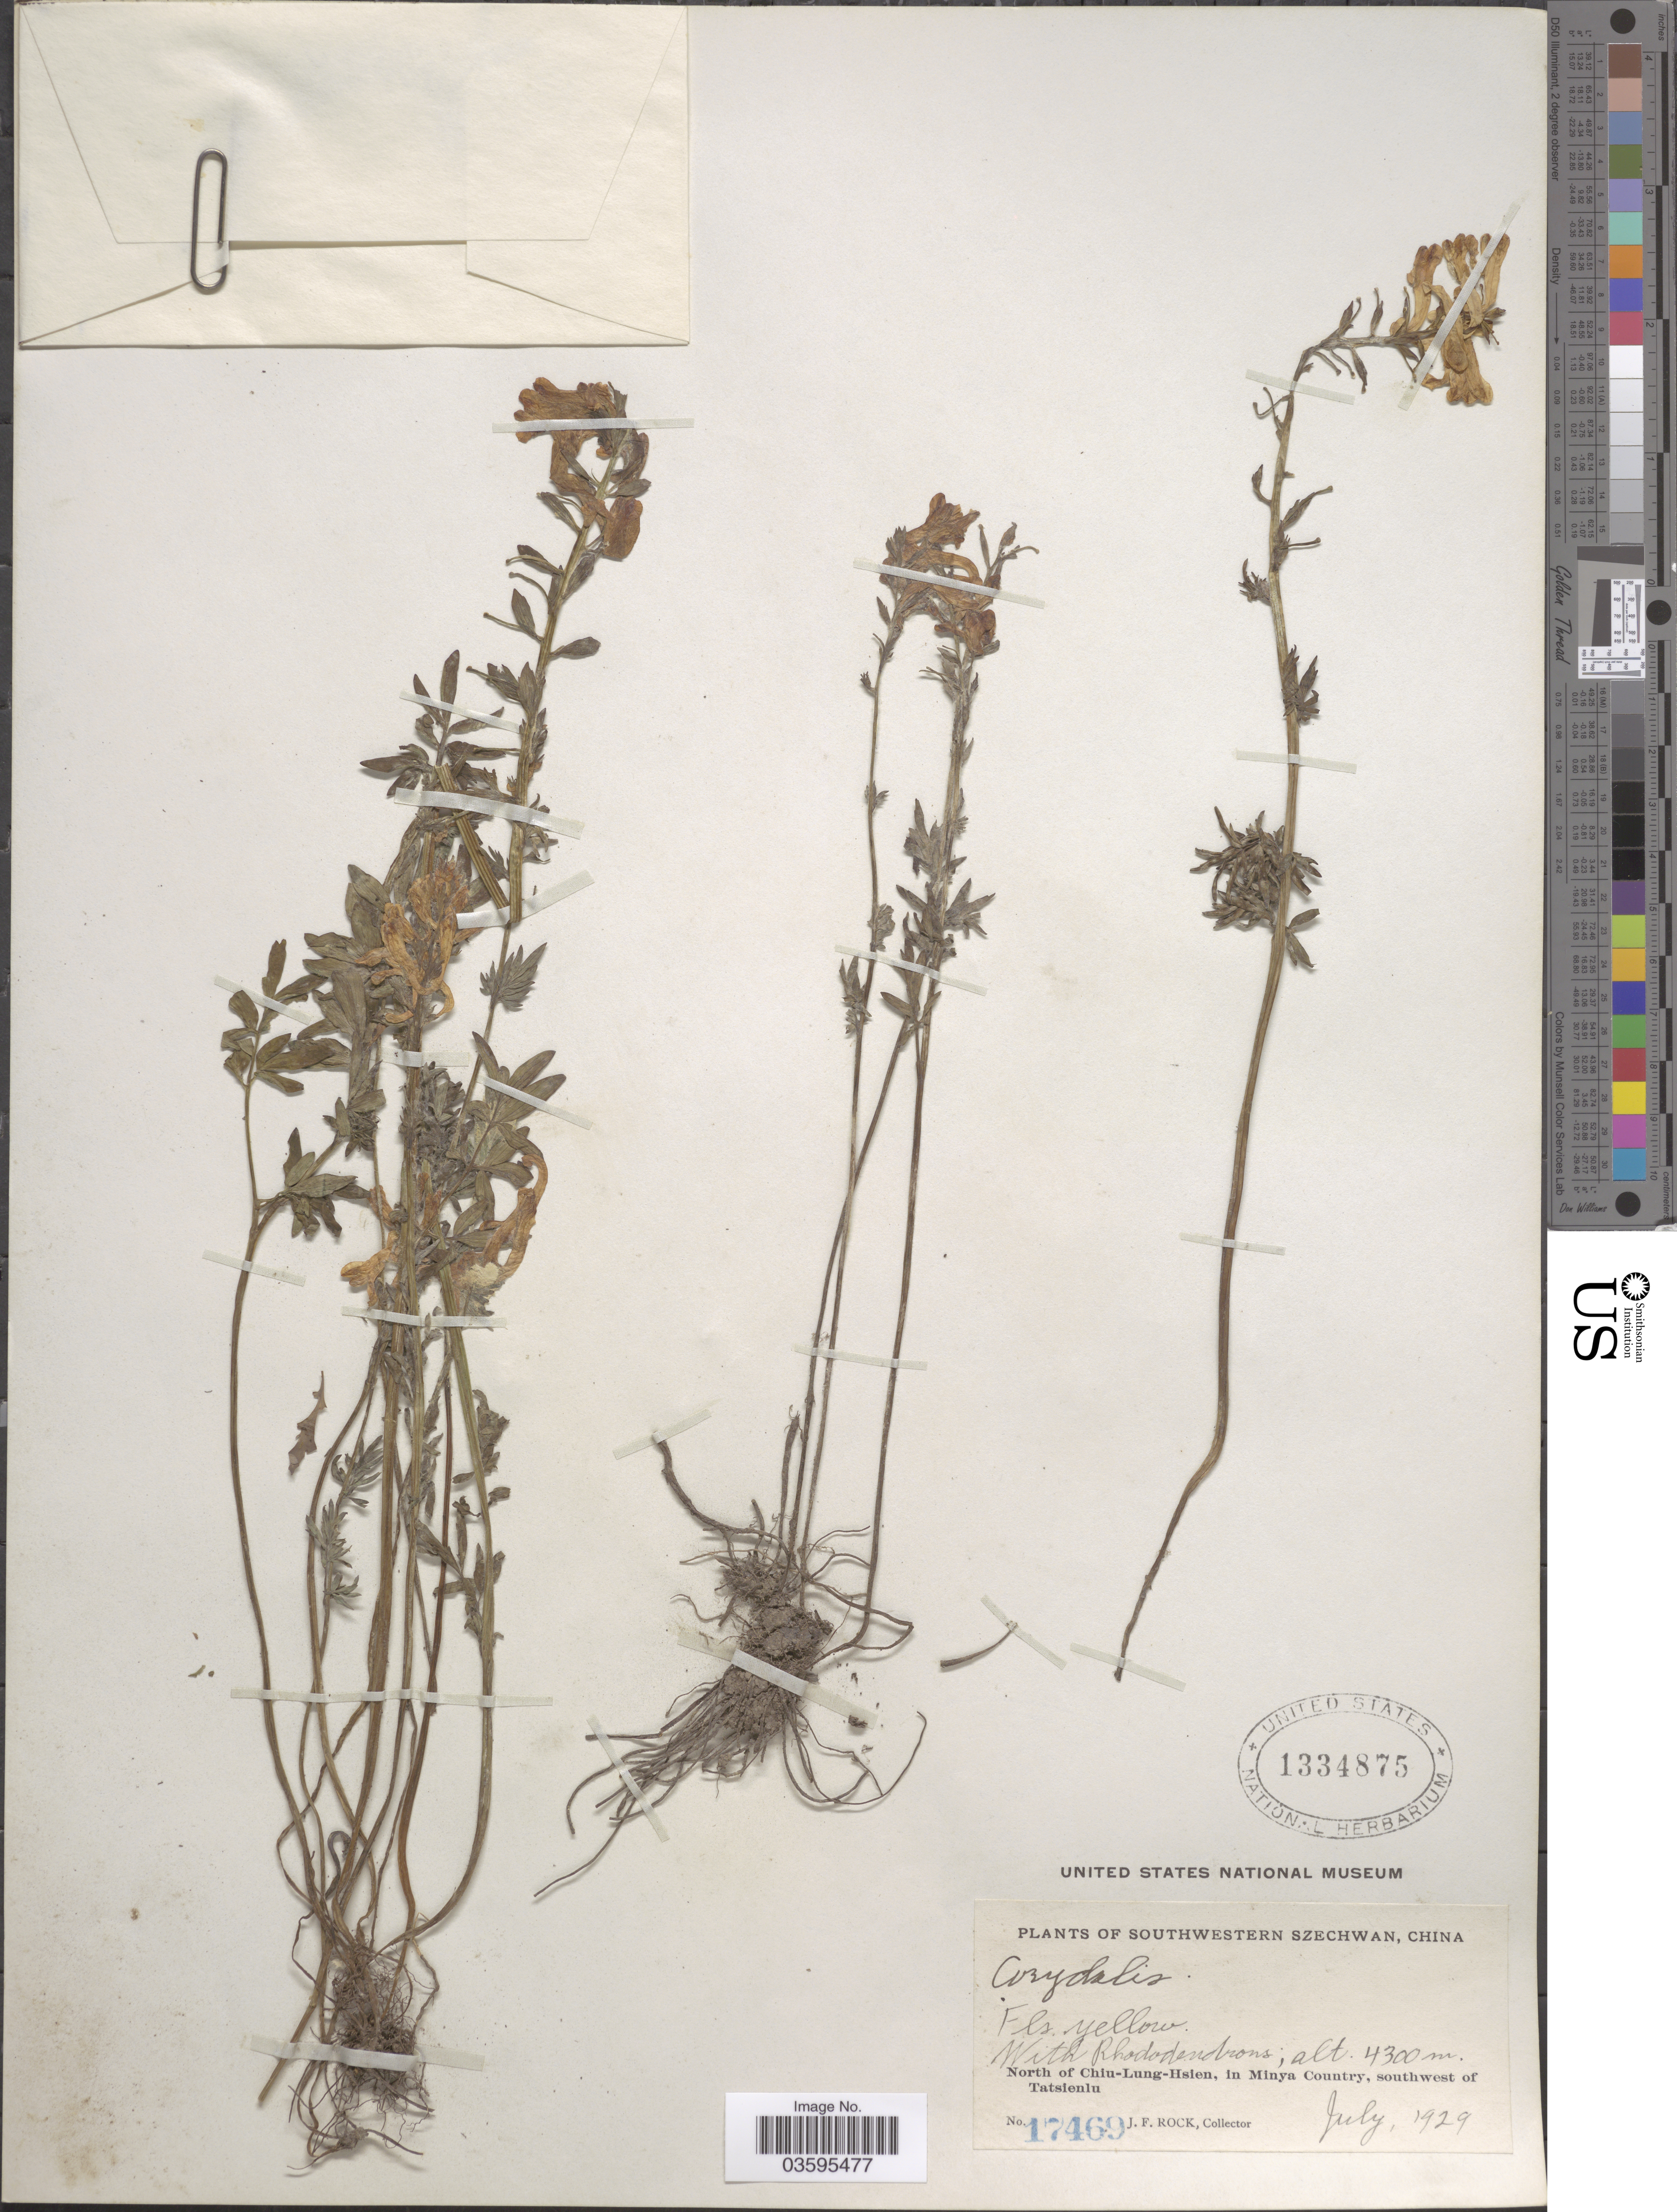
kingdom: Plantae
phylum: Tracheophyta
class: Magnoliopsida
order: Ranunculales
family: Papaveraceae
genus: Corydalis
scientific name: Corydalis sp.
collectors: J. Rock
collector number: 17469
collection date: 1929-07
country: China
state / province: Sichuan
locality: Southwestern Szechwan. North of Chiu-Lung-Hsien, in Minya Country, southwest of Tatsienlu.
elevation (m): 4300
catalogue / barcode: US 1334875